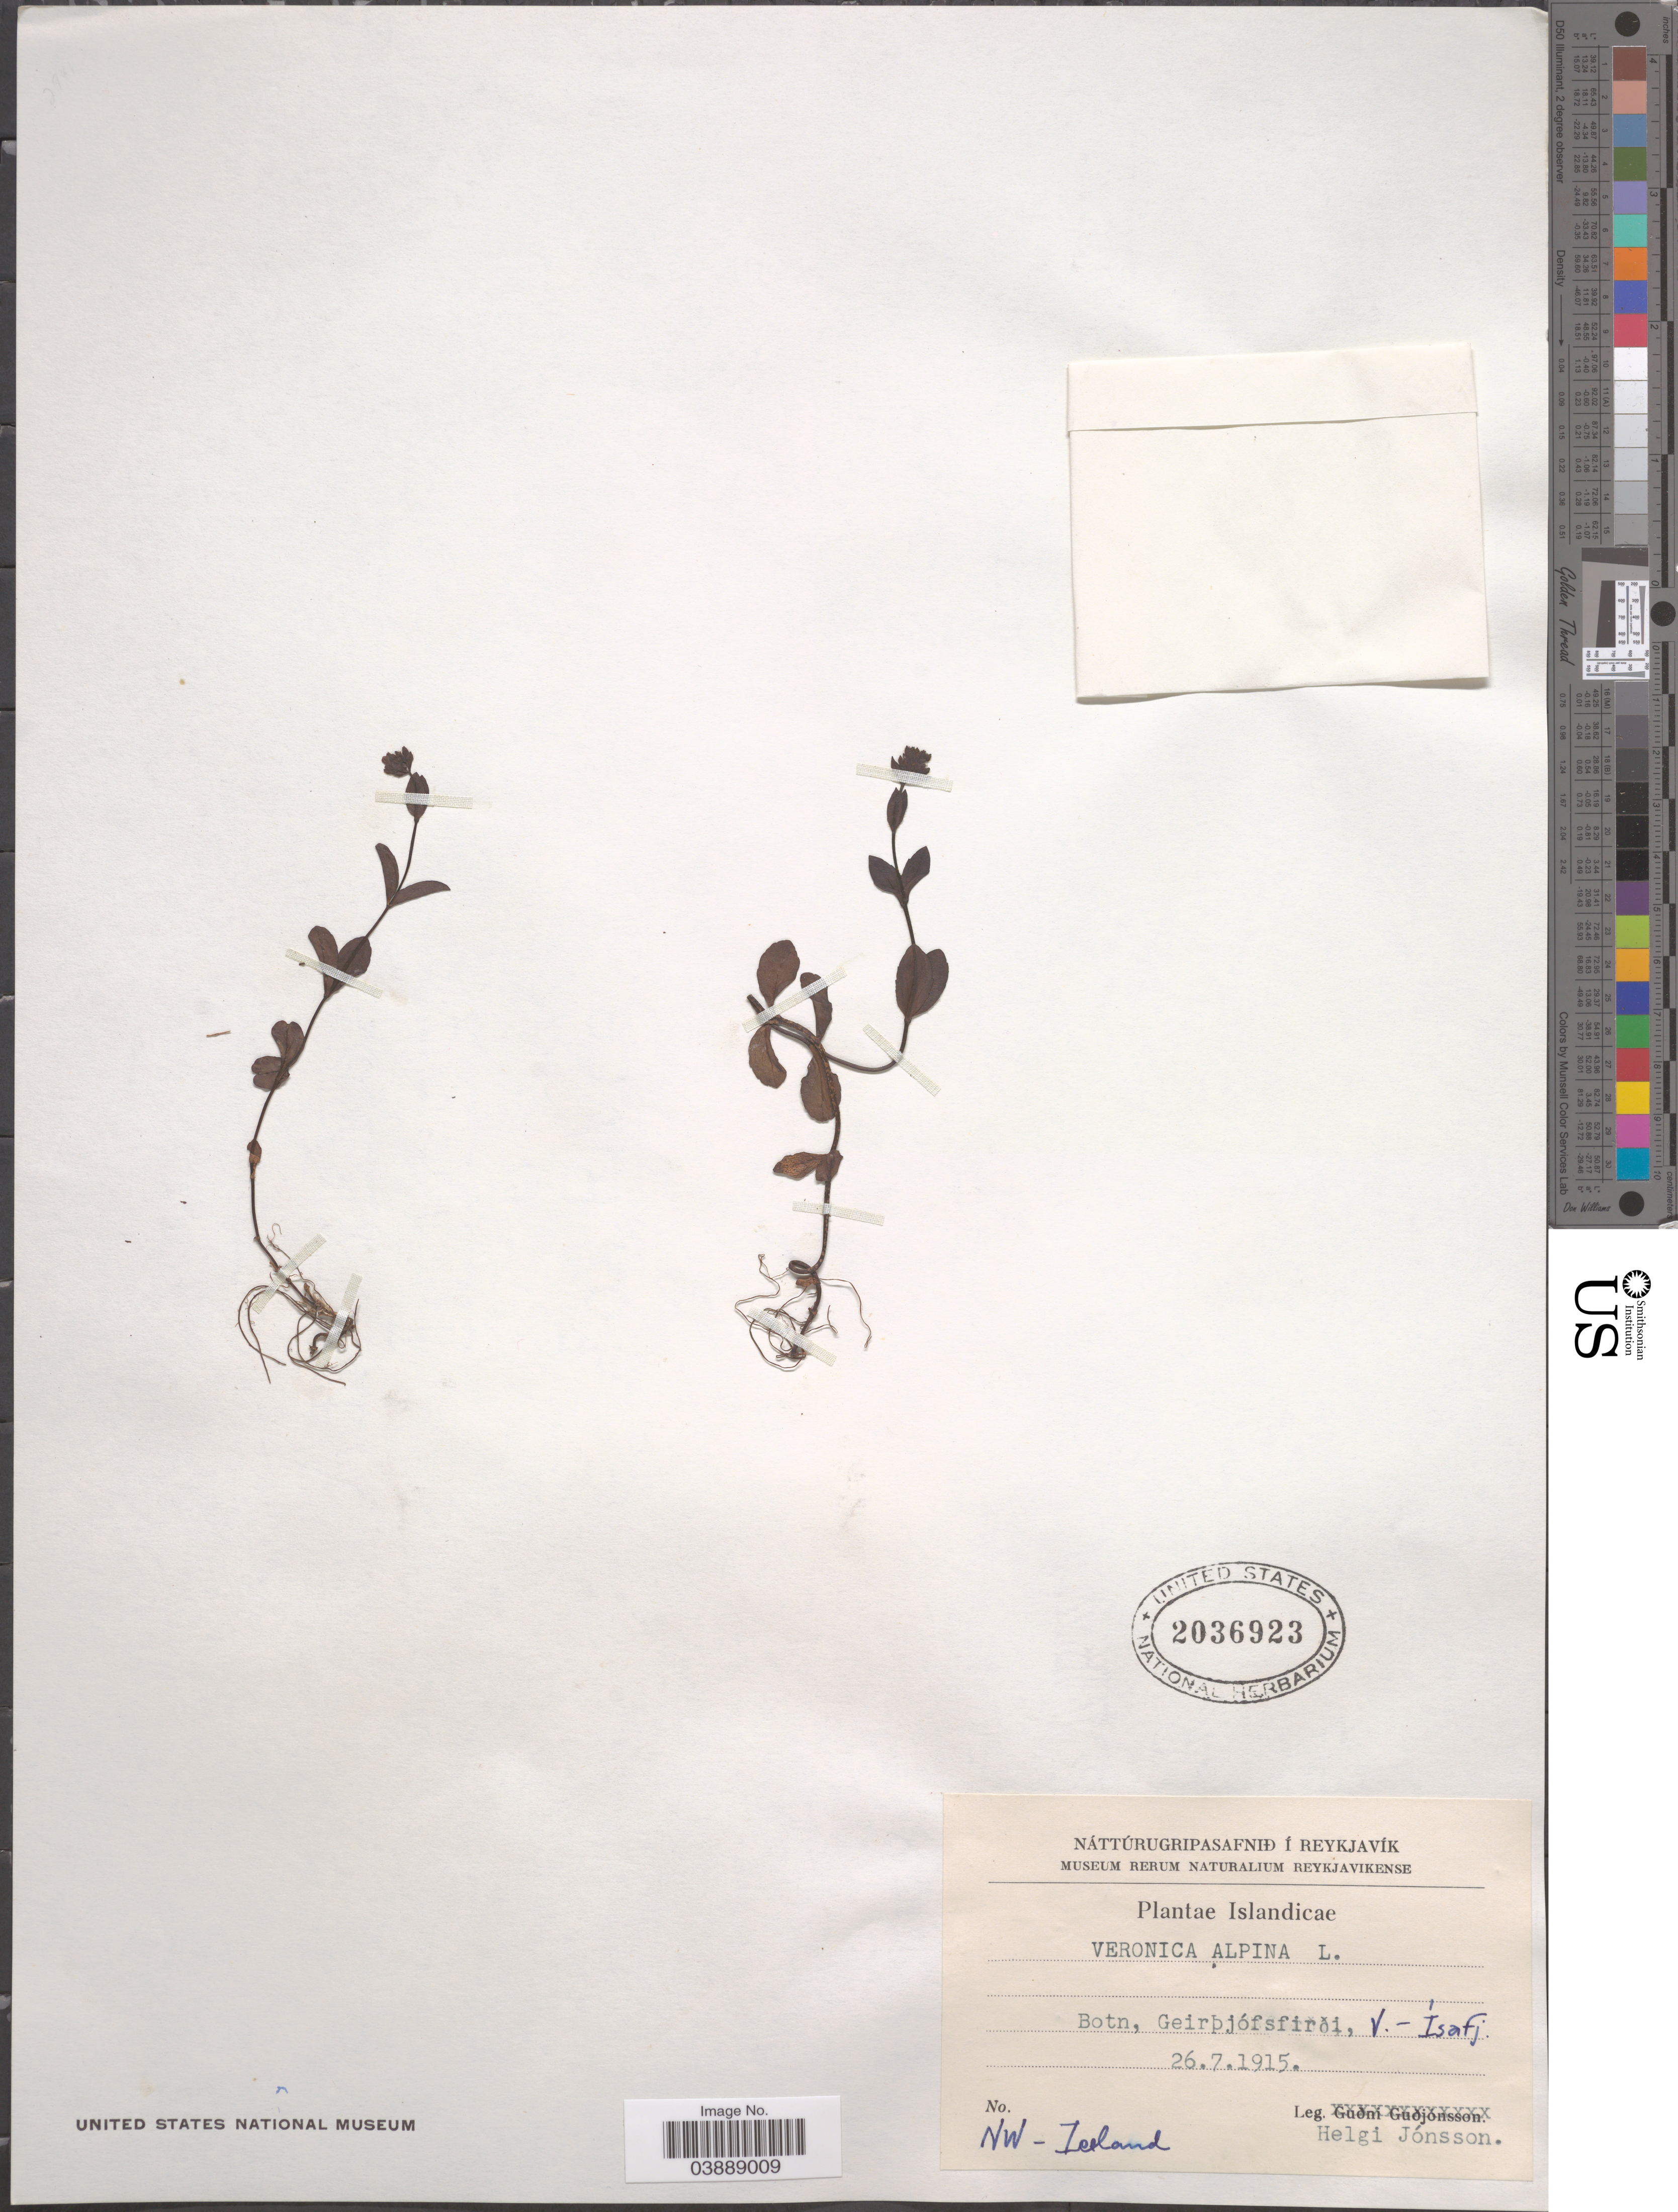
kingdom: Plantae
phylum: Tracheophyta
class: Magnoliopsida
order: Lamiales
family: Plantaginaceae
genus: Veronica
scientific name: Veronica alpina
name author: L.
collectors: H. Jónsson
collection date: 1915-07-26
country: Iceland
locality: Botn, Geirpjófsfirði, V.-Ísafj. NW-Iceland.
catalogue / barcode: US 2036923